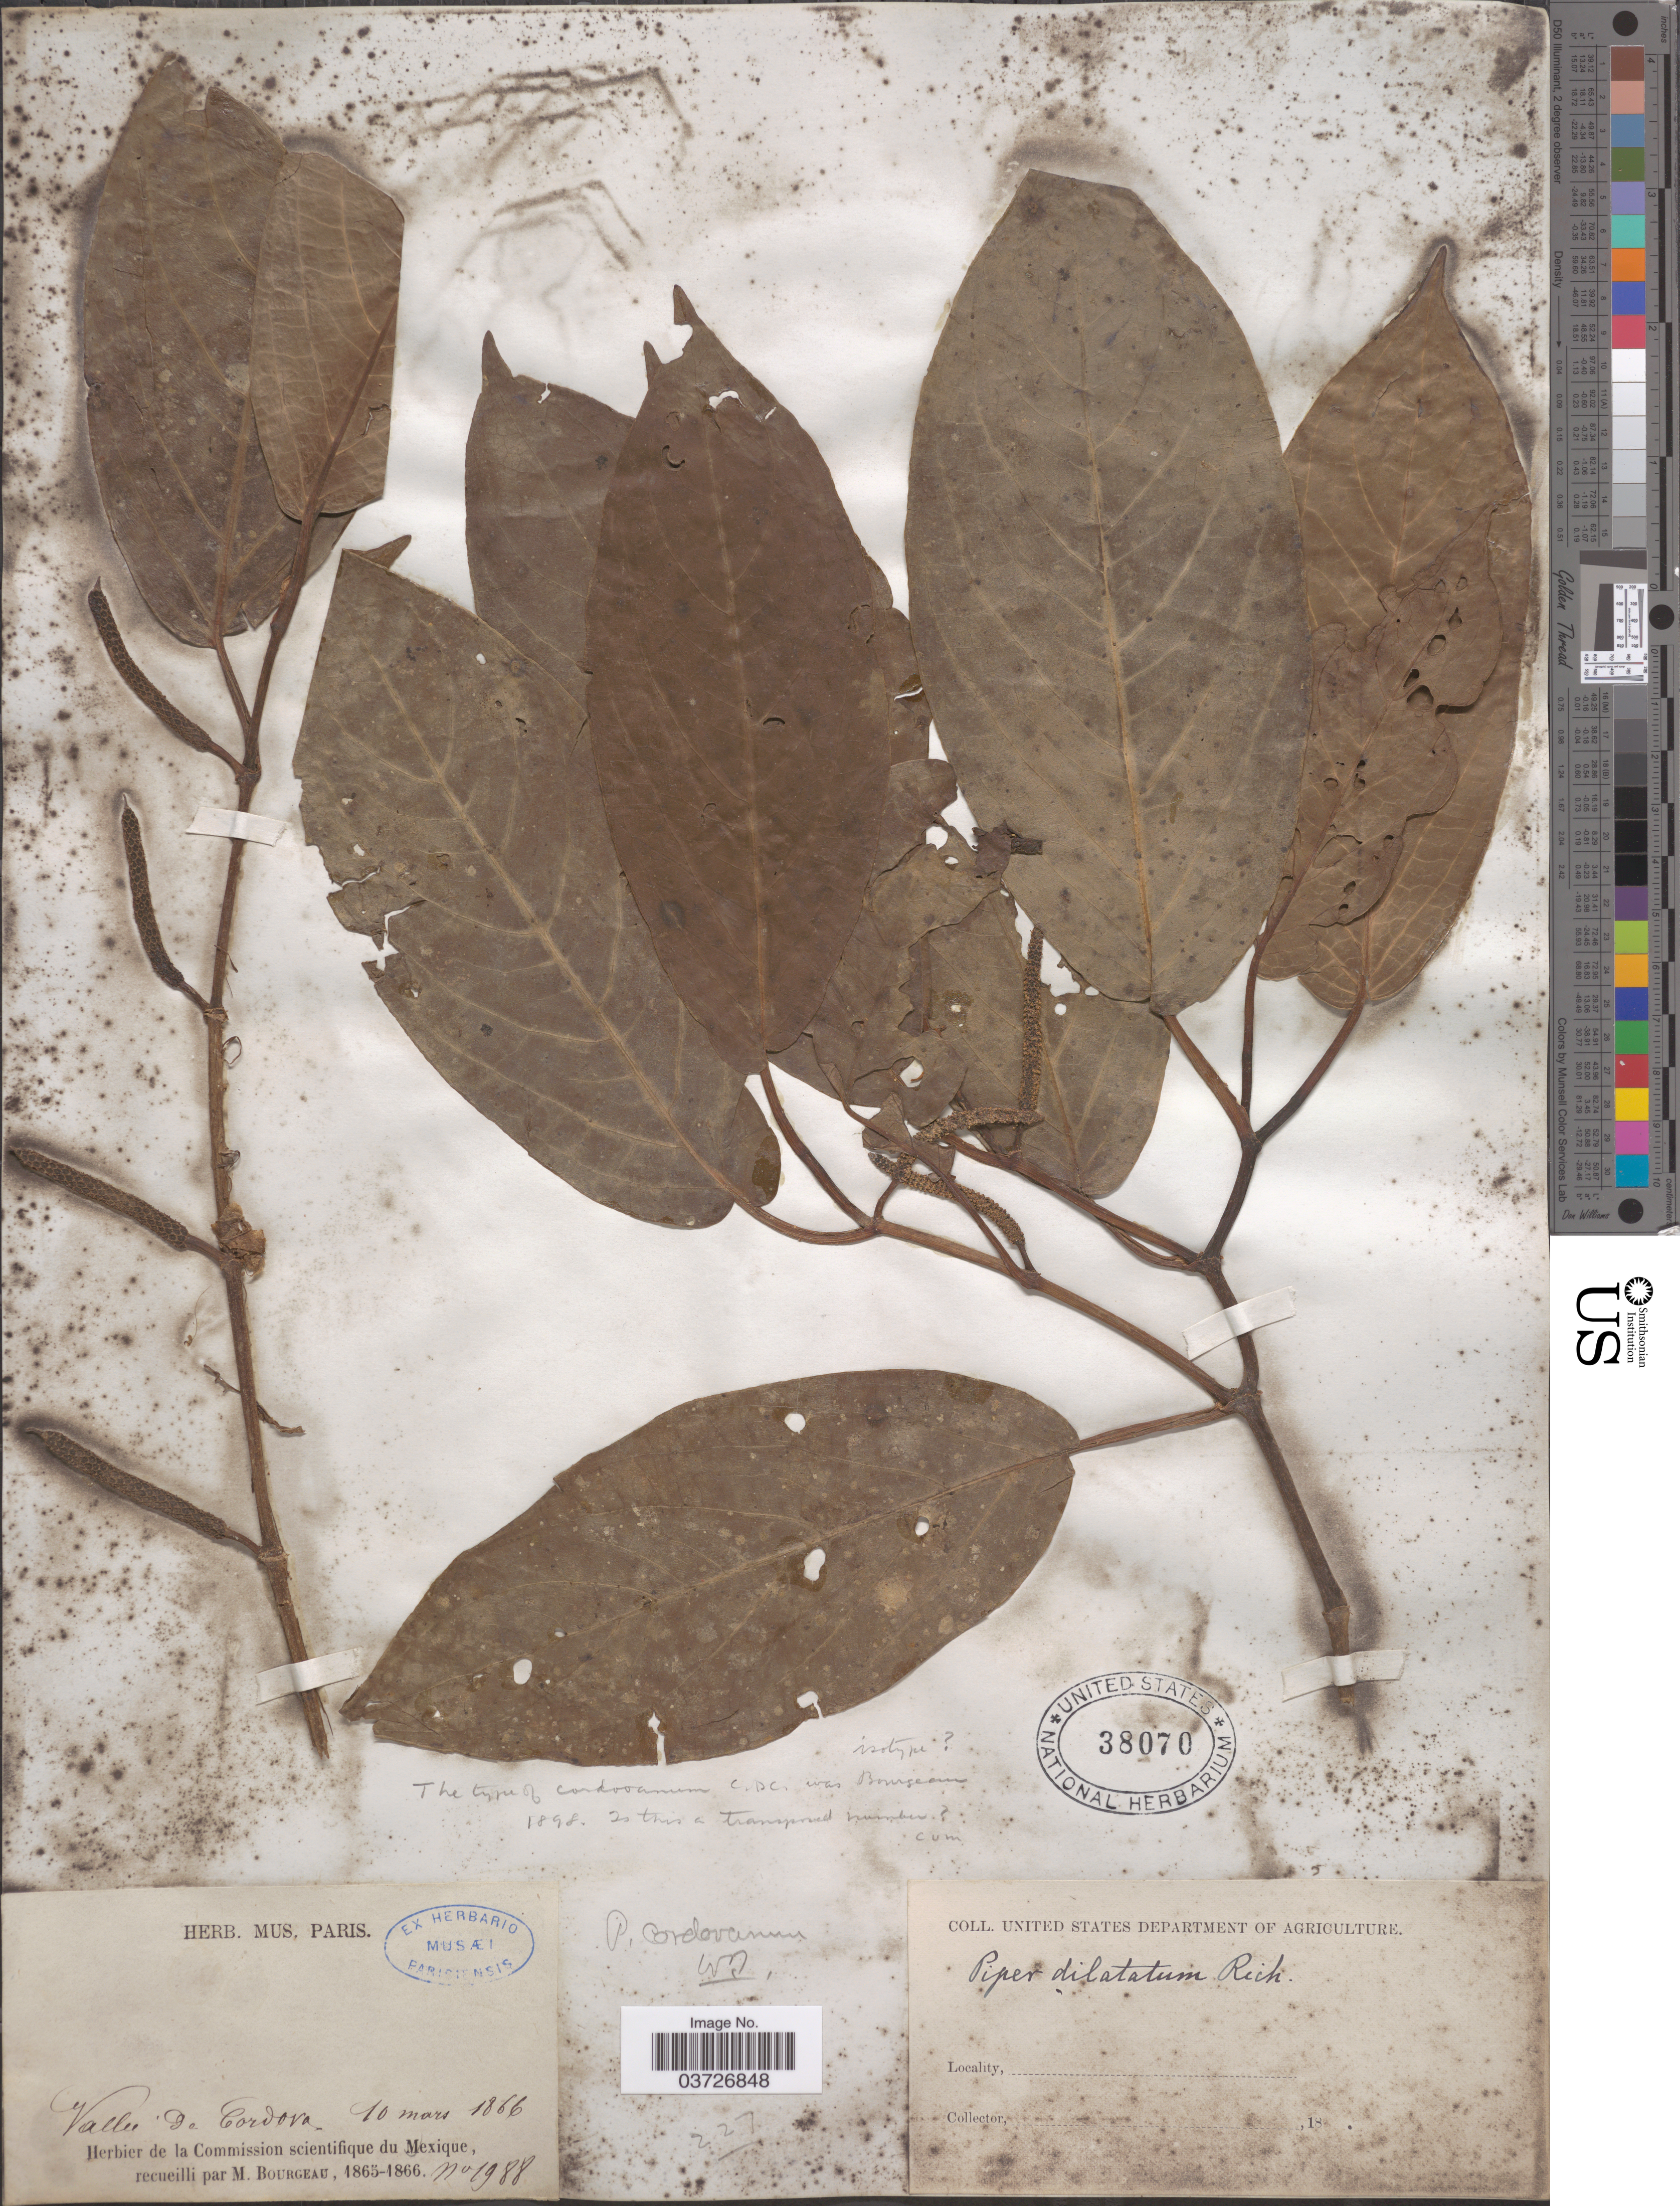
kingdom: Plantae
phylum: Tracheophyta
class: Magnoliopsida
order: Piperales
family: Piperaceae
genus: Piper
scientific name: Piper cordovanum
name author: C. DC.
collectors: M. Bourgeau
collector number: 1988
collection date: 1866-03-10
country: Mexico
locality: Vallee de Cordova.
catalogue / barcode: US 38070